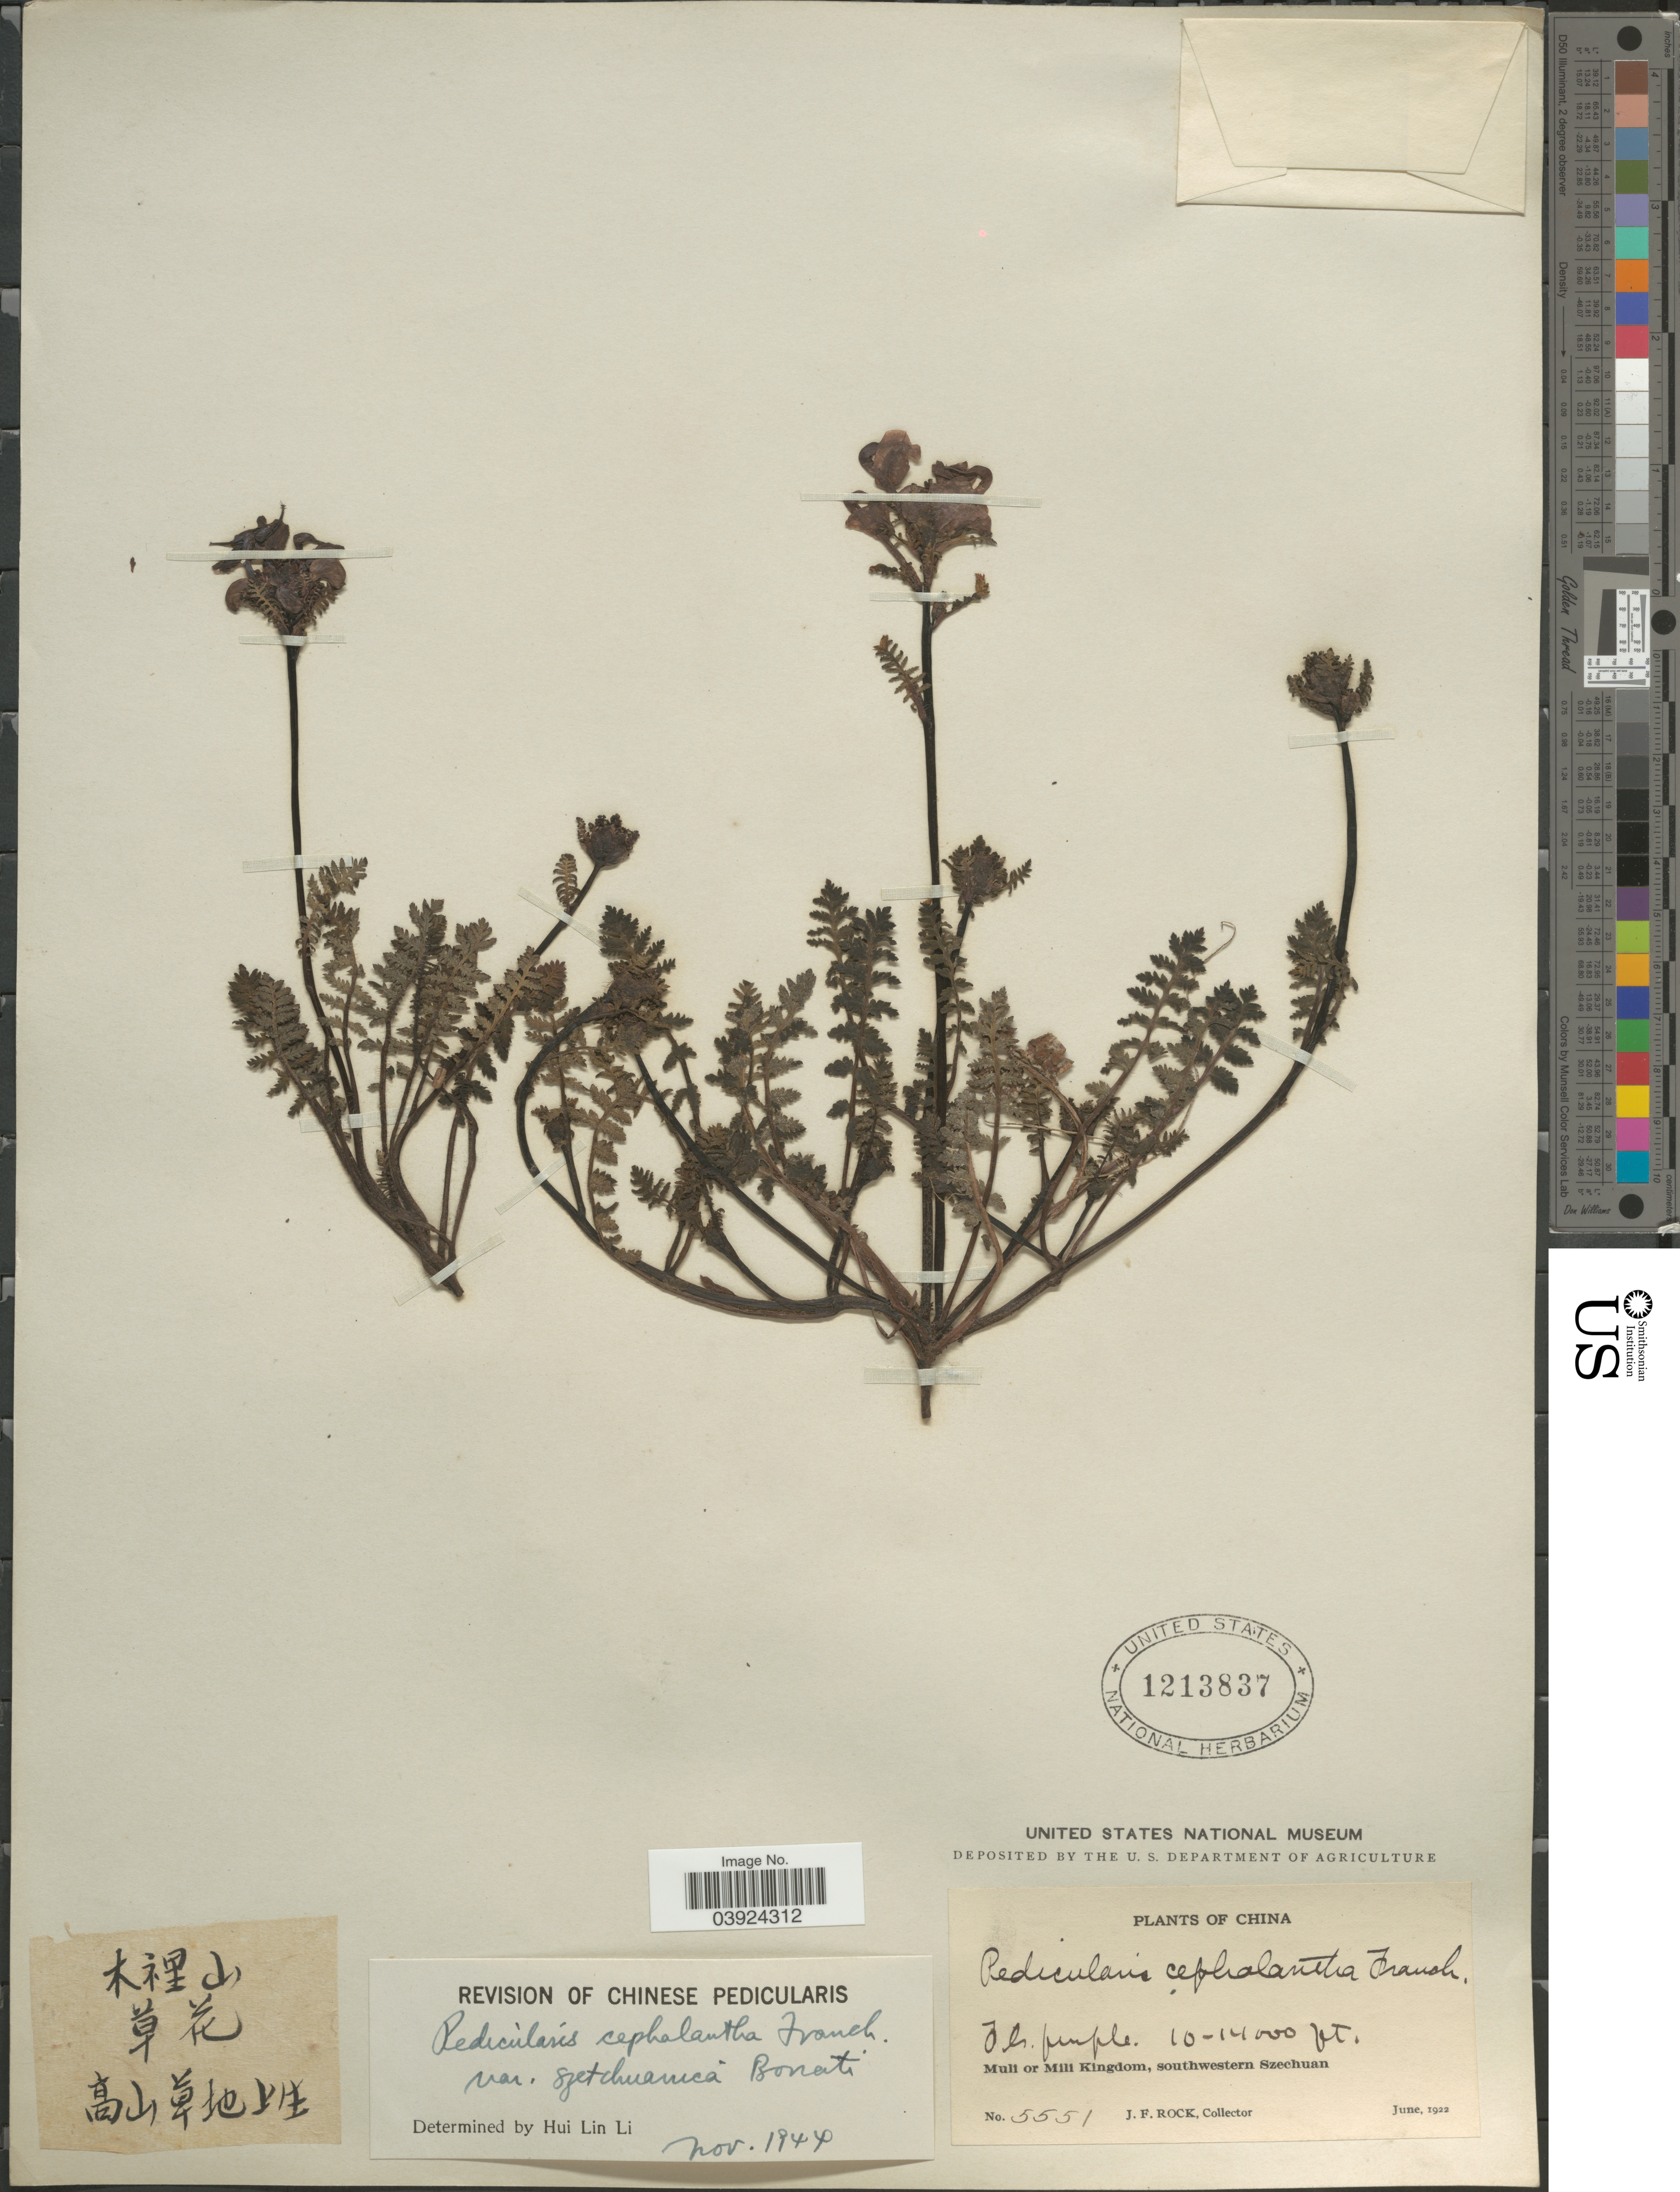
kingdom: Plantae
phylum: Tracheophyta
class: Magnoliopsida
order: Lamiales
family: Orobanchaceae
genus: Pedicularis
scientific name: Pedicularis cephalantha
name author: Franch. ex Maxim.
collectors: J. Rock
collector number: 5551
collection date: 1922-06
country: China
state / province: Sichuan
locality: Muli or Mili Kingdom, southwestern Szechuan.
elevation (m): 3048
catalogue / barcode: US 1213837